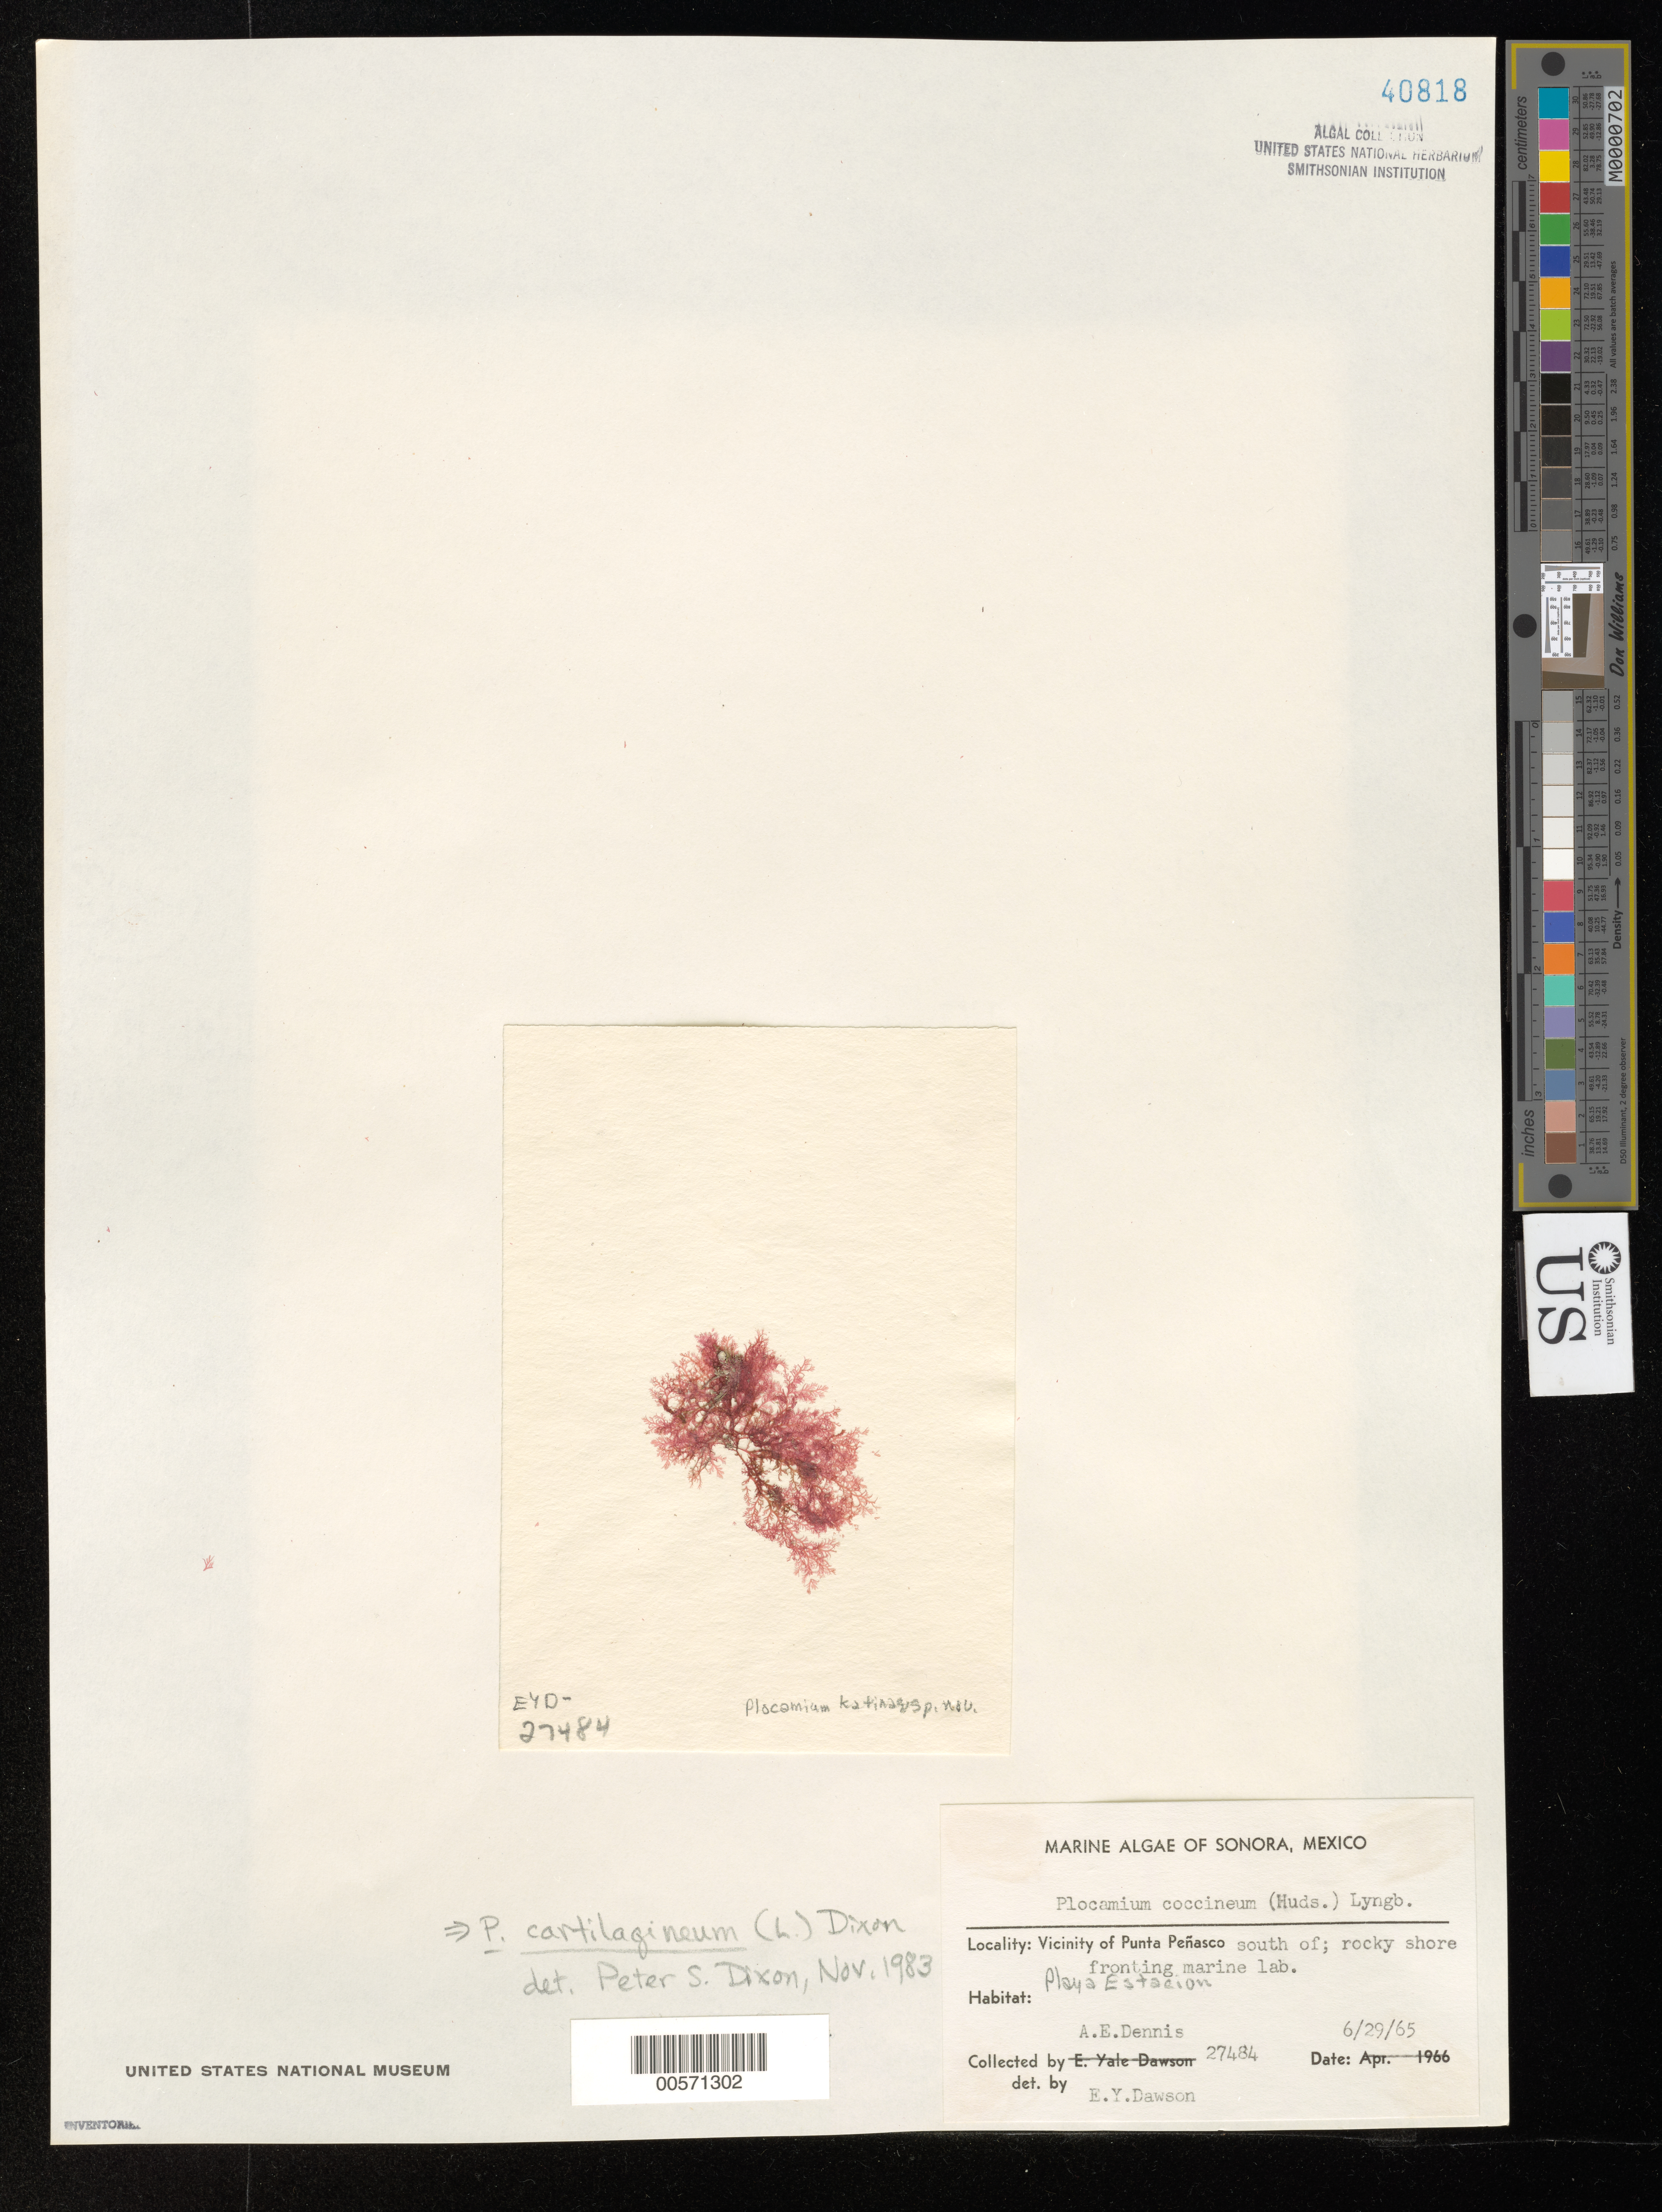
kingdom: Plantae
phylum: Rhodophyta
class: Florideophyceae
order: Plocamiales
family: Plocamiaceae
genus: Plocamium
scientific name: Plocamium katinae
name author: J.N. Norris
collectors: A. Dennis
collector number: EYD 27484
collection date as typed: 29 Jun 1965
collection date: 1965-06-29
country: Mexico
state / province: Sonora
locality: Marine laboratory shore, south of Punta Penasco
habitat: rocky shore fronting marine lab.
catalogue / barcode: US 40818